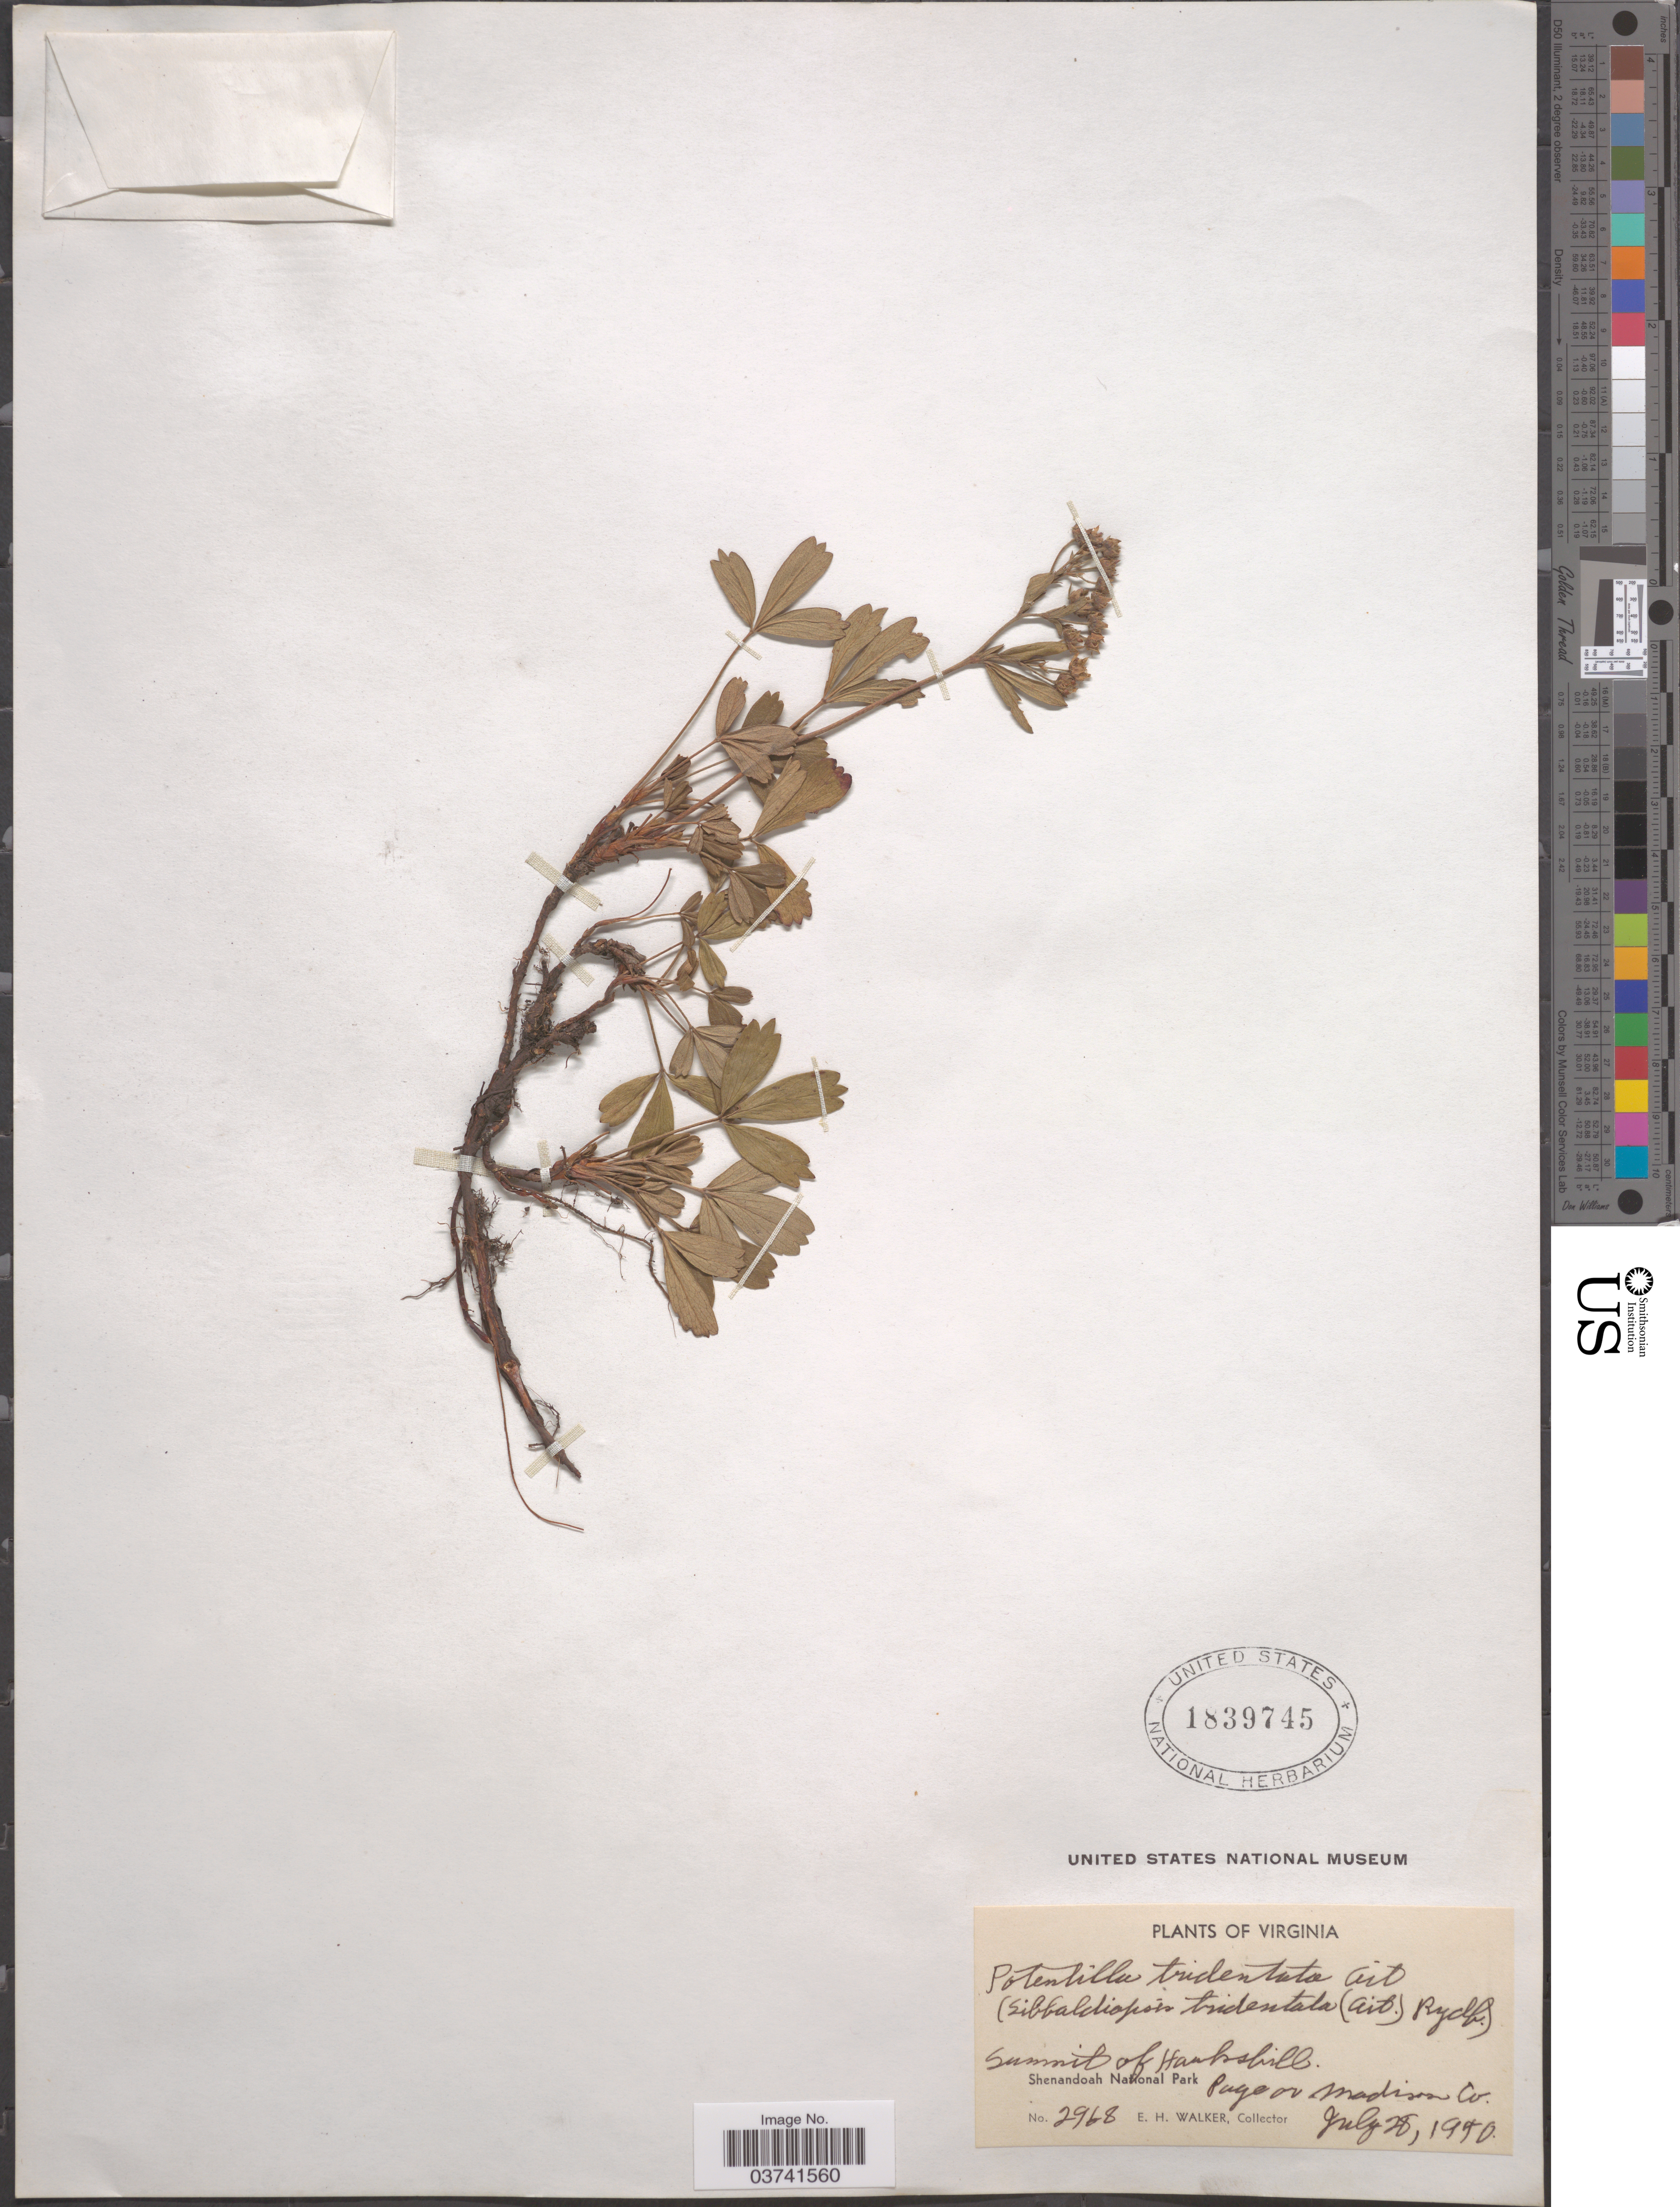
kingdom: Plantae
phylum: Tracheophyta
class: Magnoliopsida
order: Rosales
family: Rosaceae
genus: Potentilla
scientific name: Potentilla tridentata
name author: Aiton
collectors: E. H. Walker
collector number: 2968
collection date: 1940-07-28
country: United States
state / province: Virginia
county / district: Madison / Page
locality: Summit of Hawksbill. Shenandoah National Park. Page or Madison Co.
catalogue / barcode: US 1839745